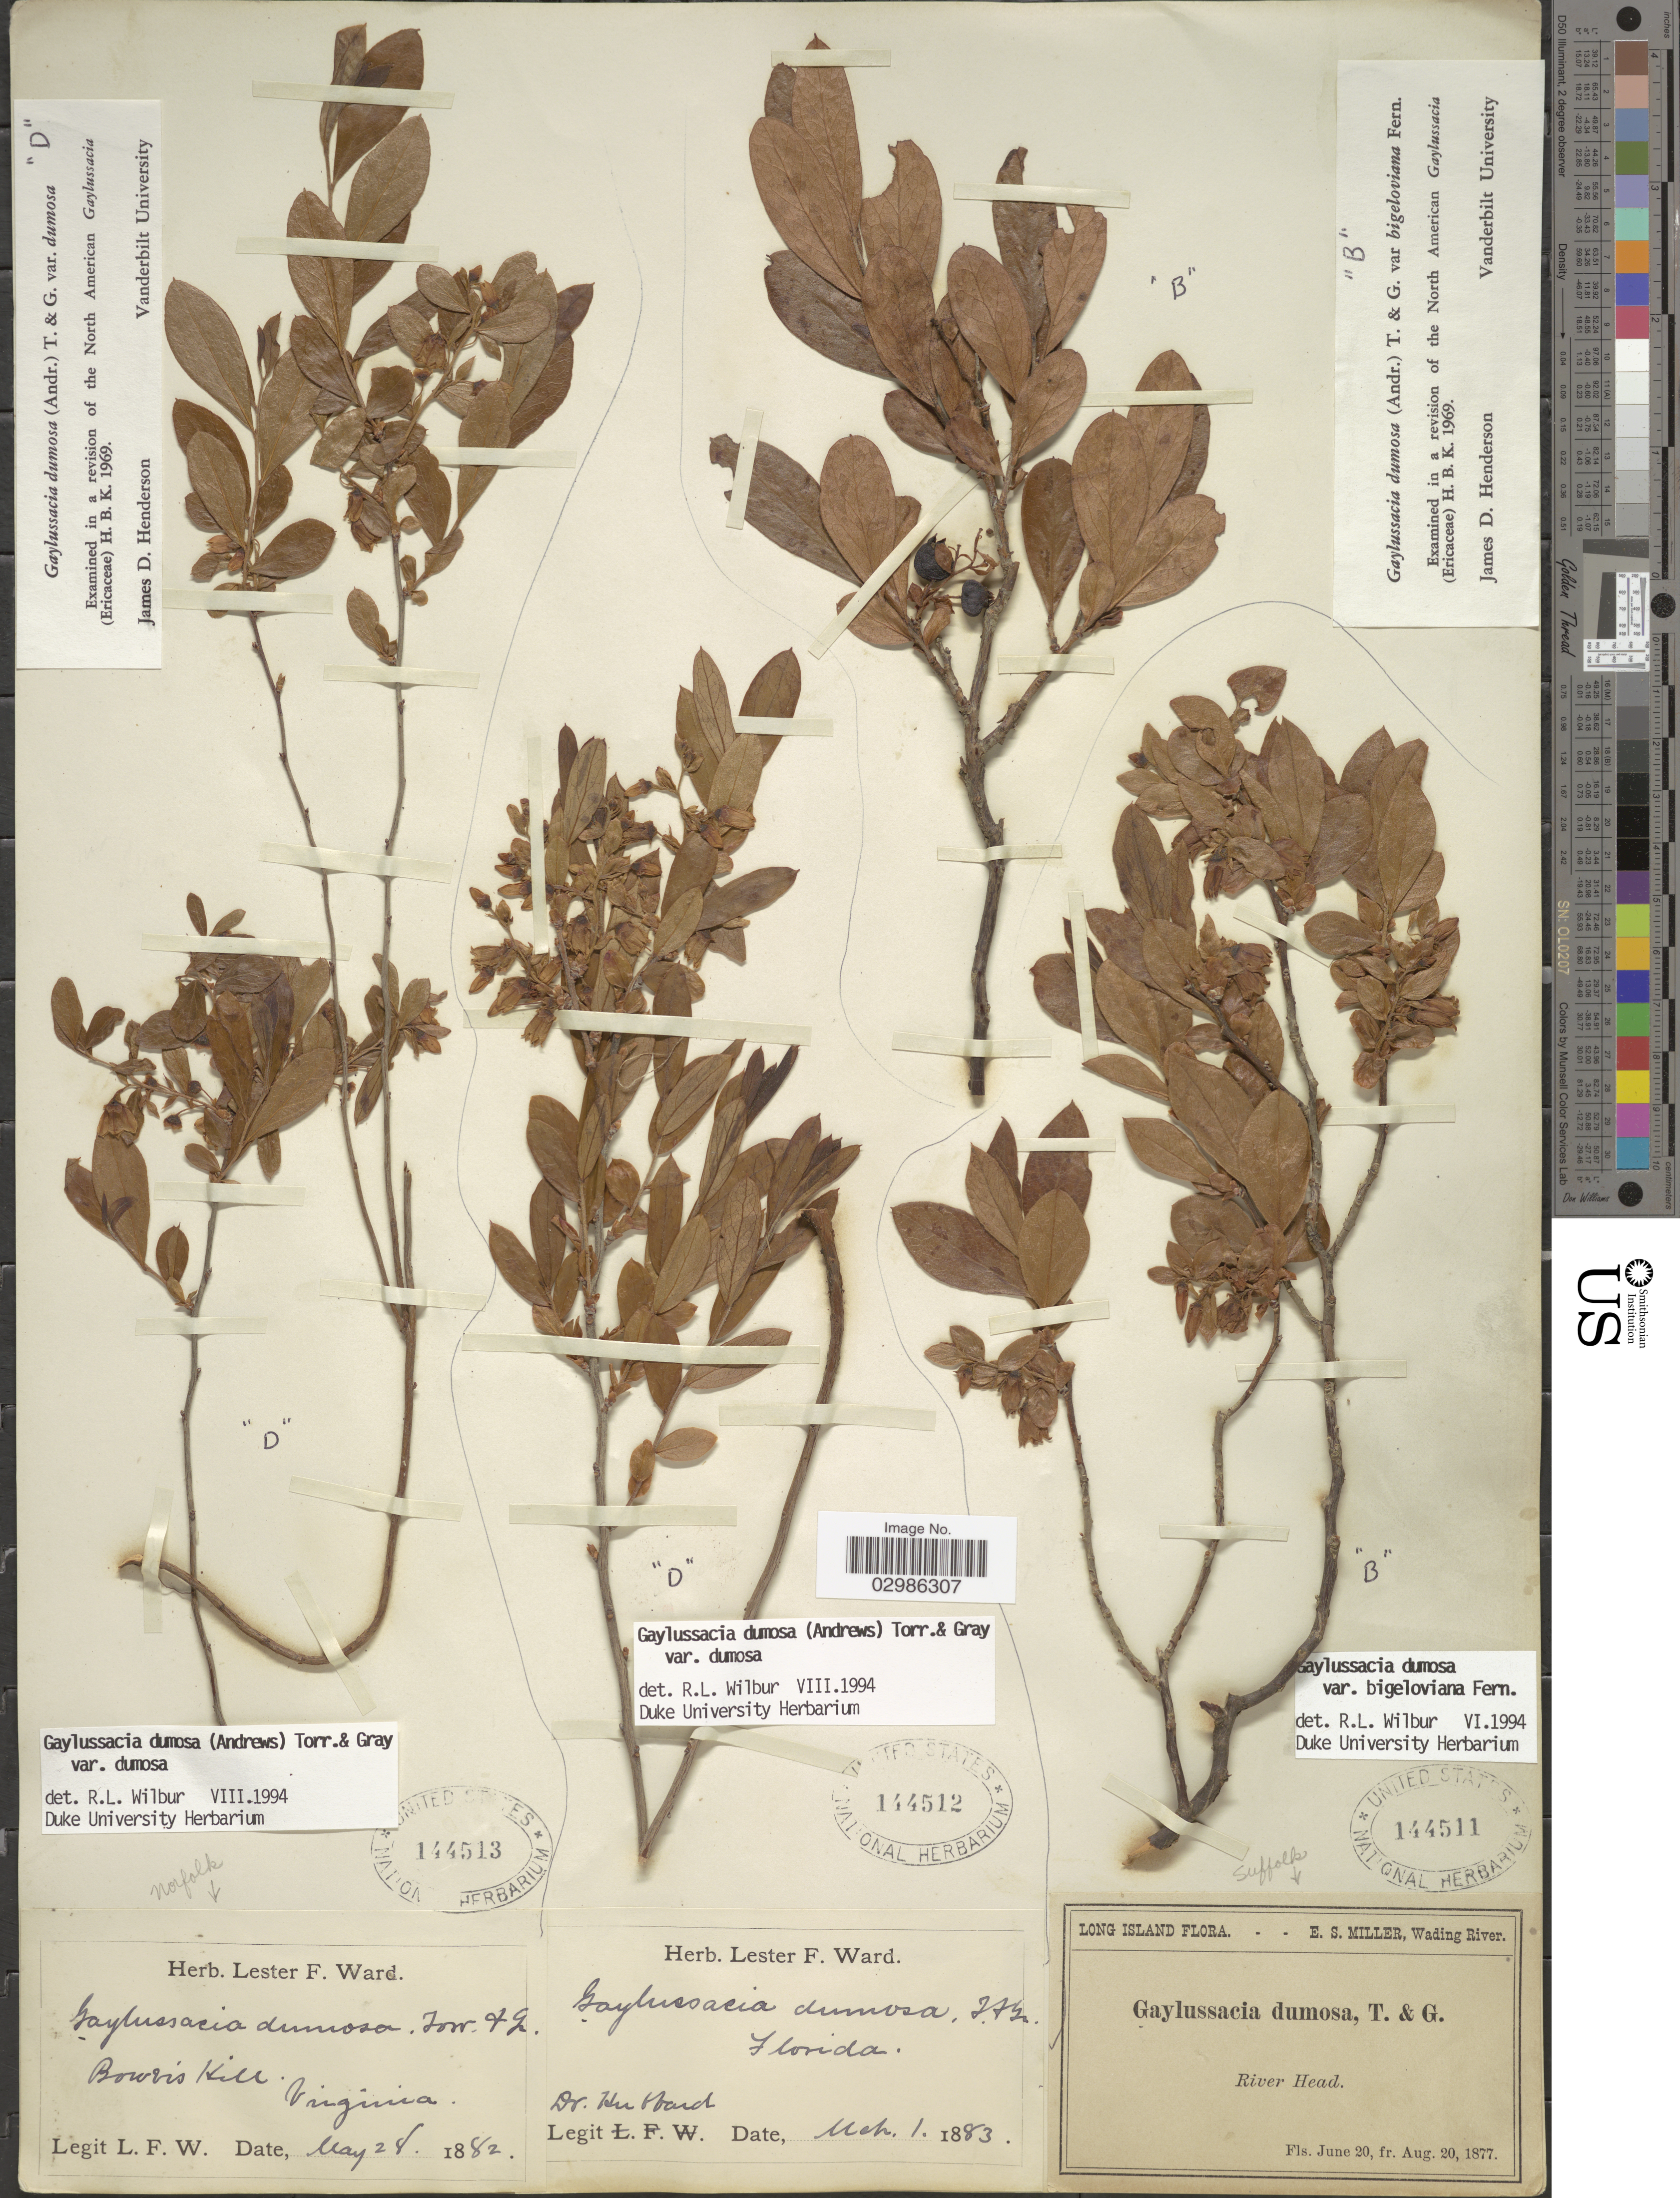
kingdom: Plantae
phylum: Tracheophyta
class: Magnoliopsida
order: Ericales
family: Ericaceae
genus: Gaylussacia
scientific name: Gaylussacia dumosa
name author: (Andrews) Torr. & A. Gray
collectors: L. F. Ward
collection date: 1882-05-28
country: United States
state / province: Virginia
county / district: City of Chesapeake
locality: Bower's Hill. Norfolk (historic county)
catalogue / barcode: US 144513